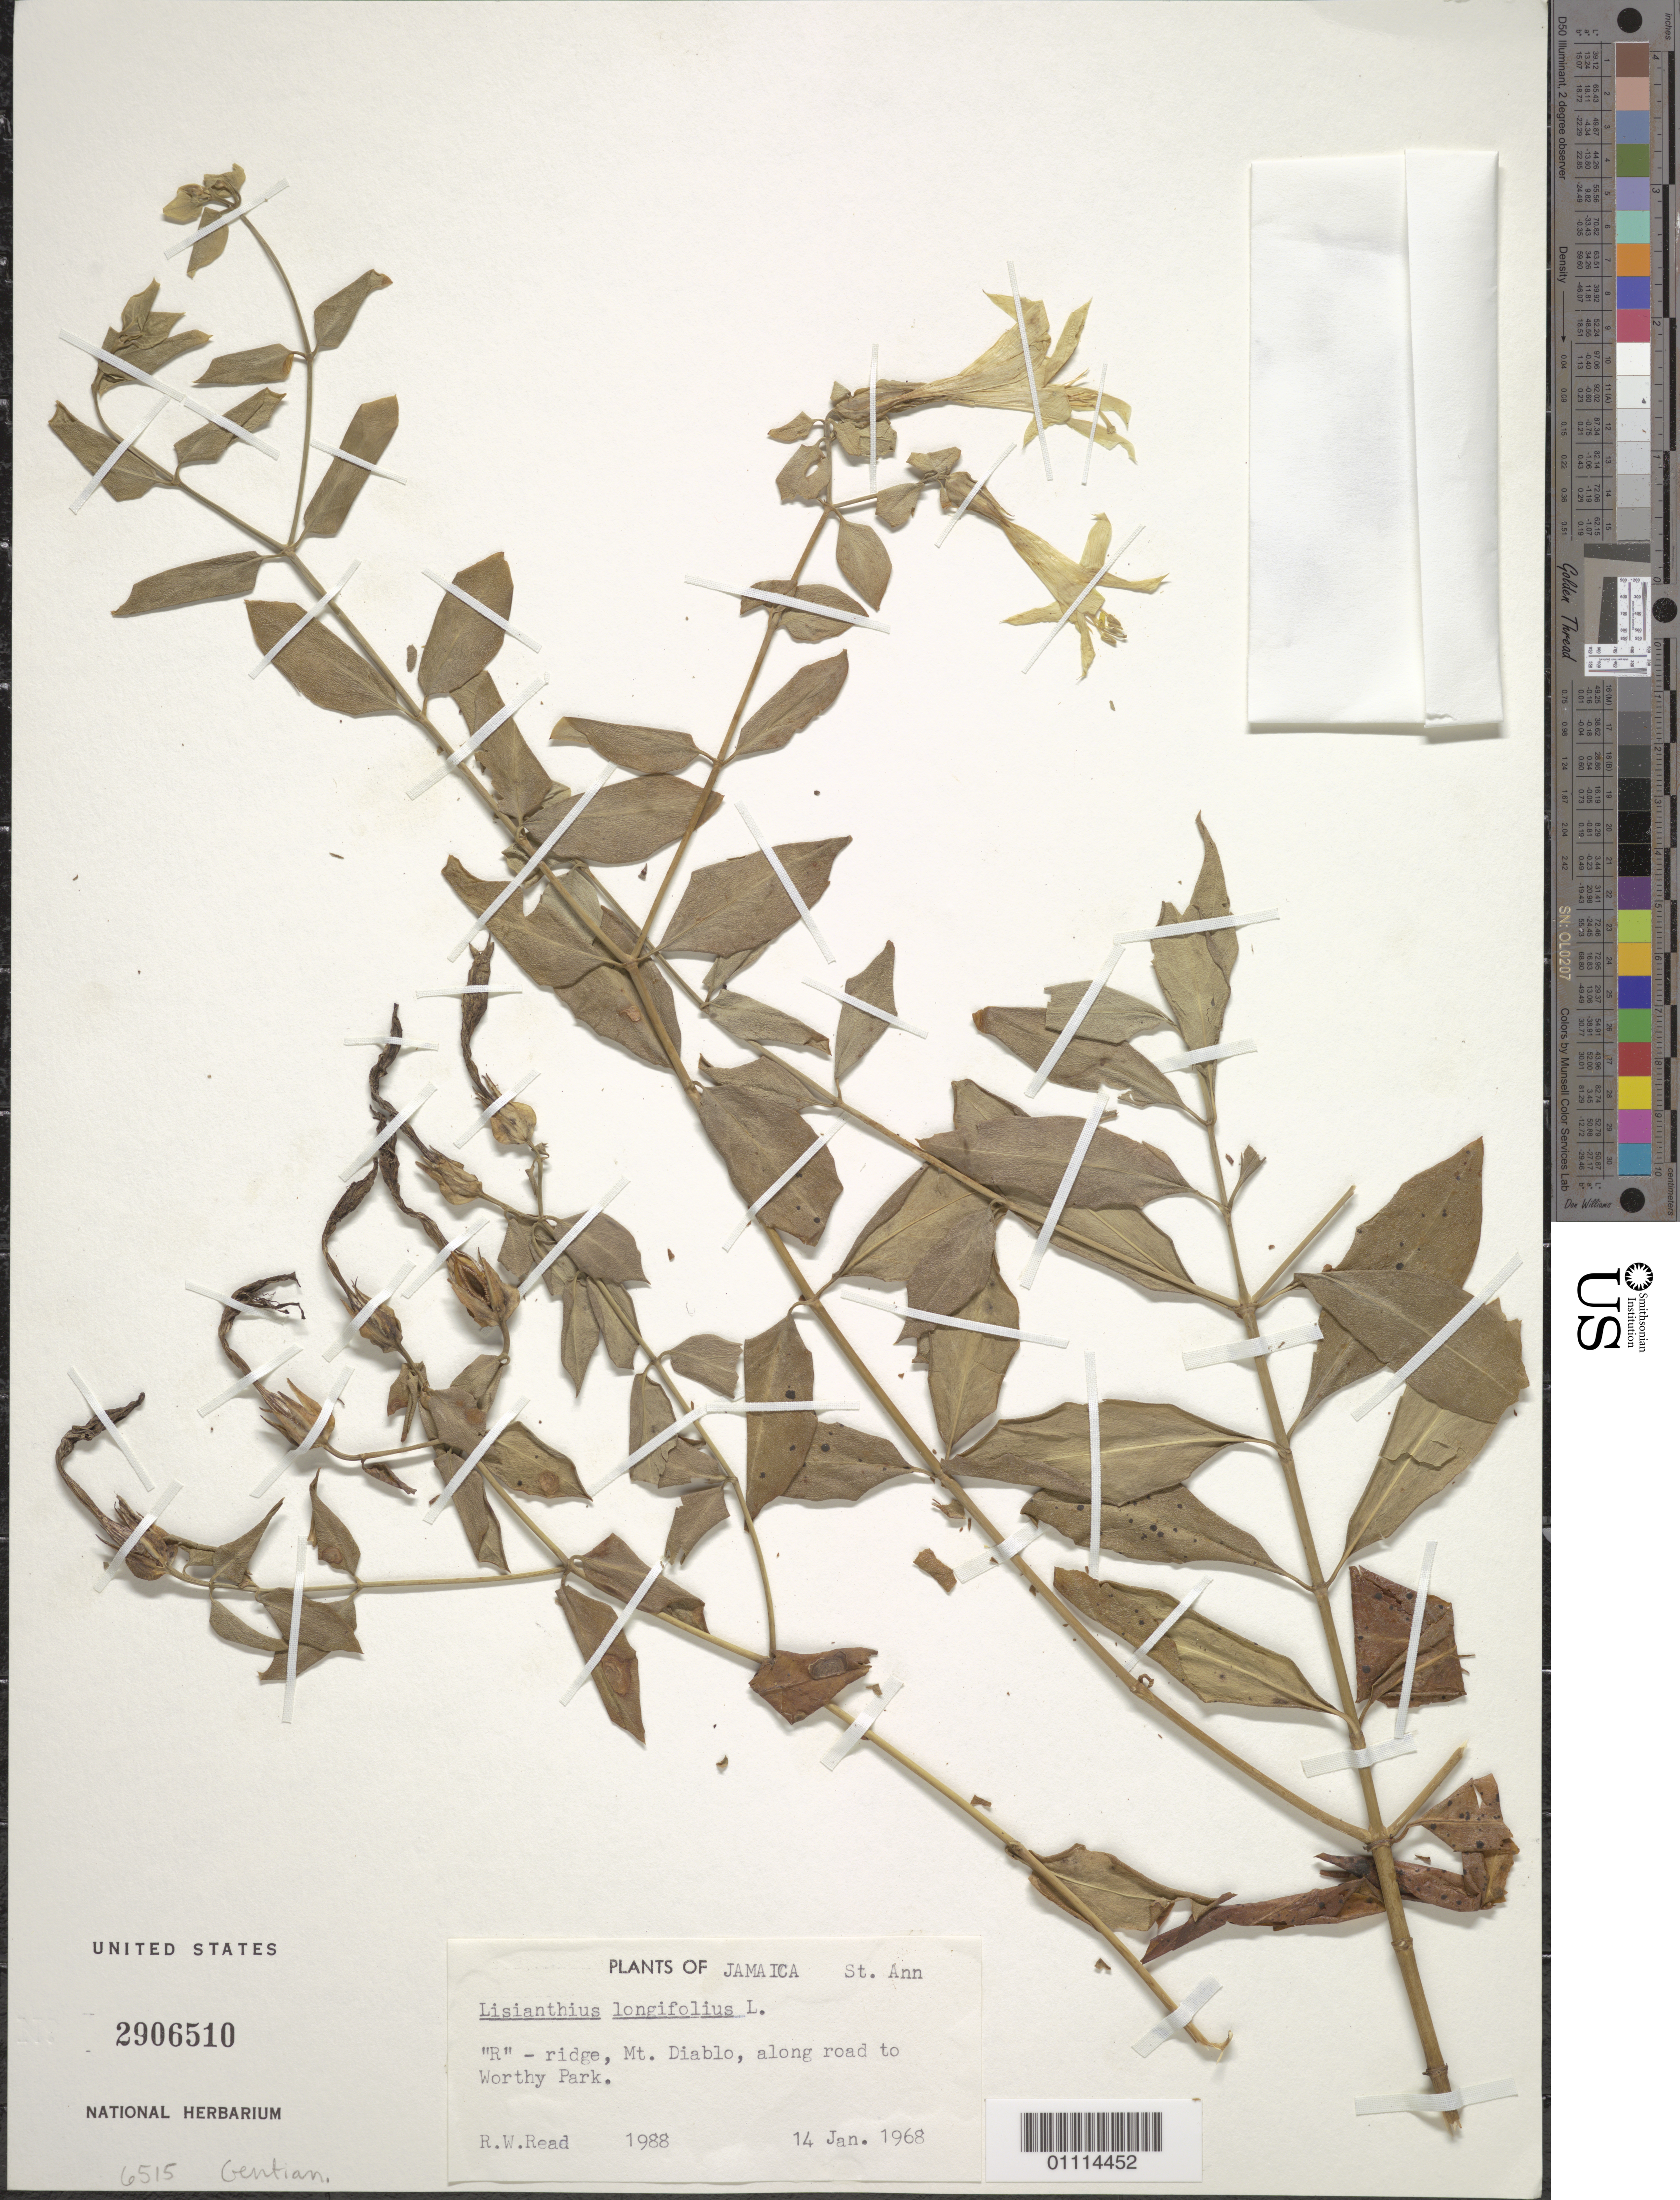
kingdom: Plantae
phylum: Tracheophyta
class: Magnoliopsida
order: Gentianales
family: Gentianaceae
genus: Lisianthius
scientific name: Lisianthius longifolius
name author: L.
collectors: R. W. Read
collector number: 1988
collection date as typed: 14 Jan 1968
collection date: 1968-01-14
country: Jamaica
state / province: Saint Ann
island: Jamaica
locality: "R"-ridge, Mt. Diablo, along road to Worthy Park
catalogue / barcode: US 2906510